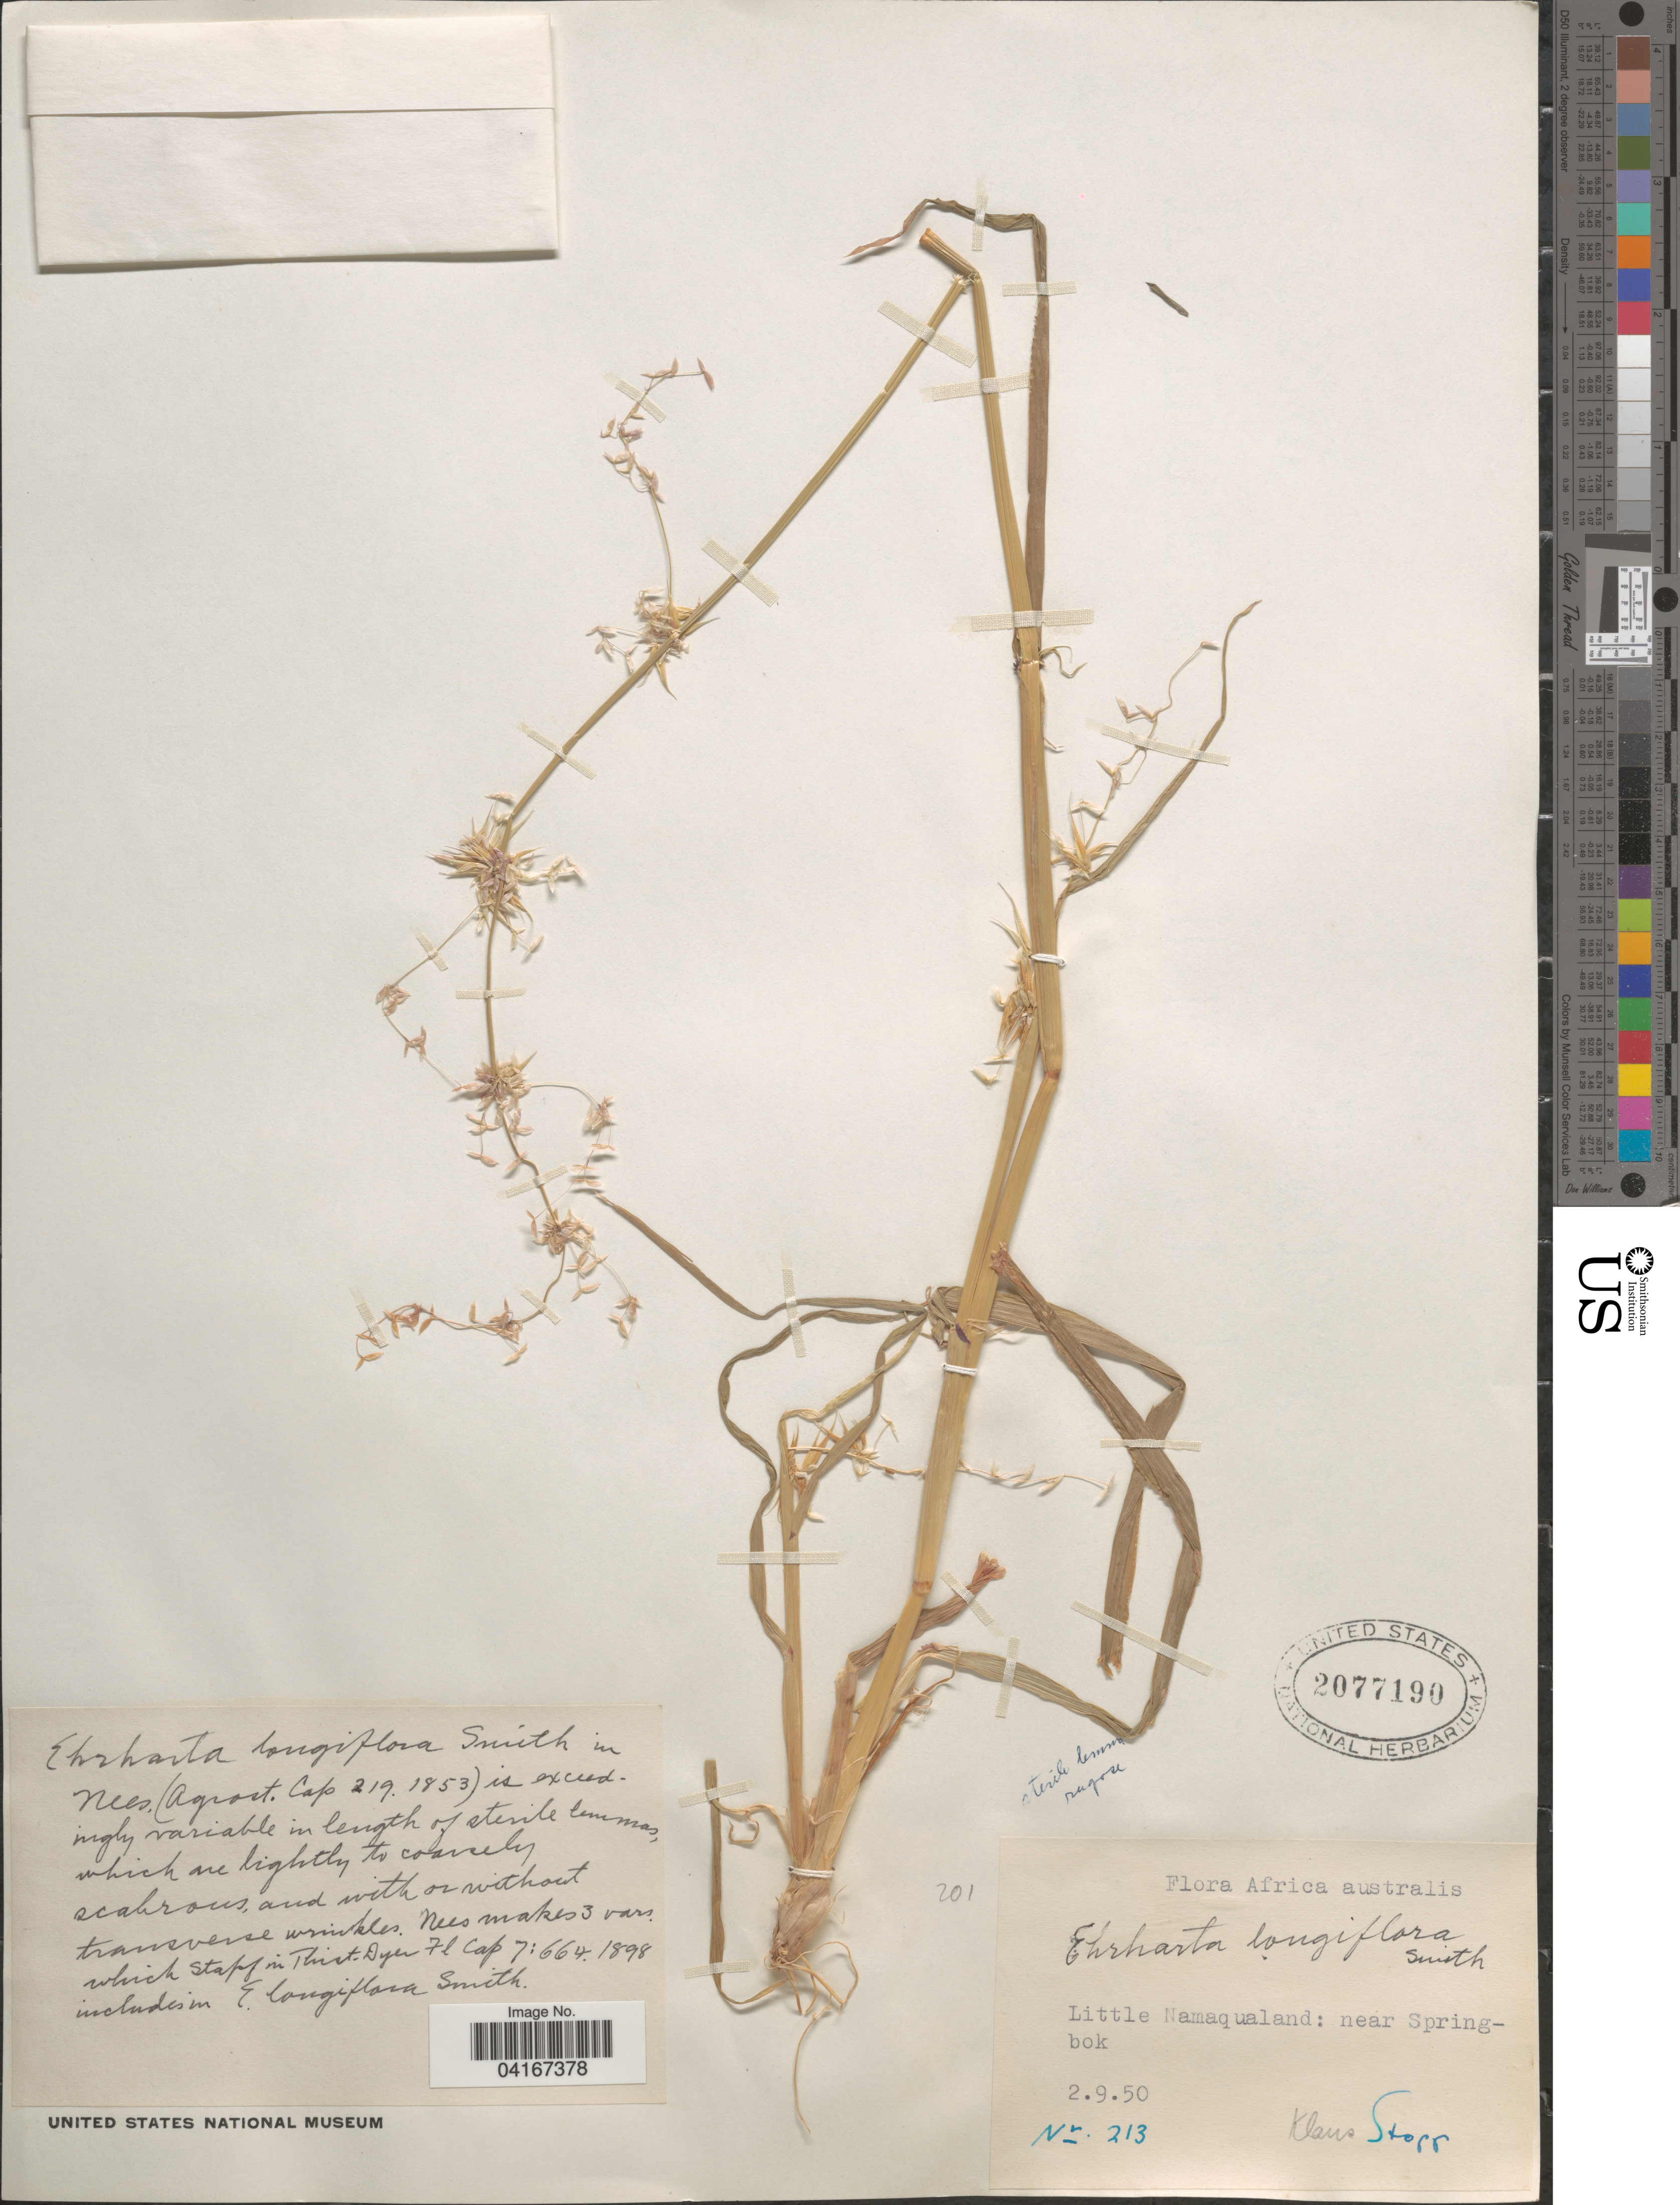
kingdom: Plantae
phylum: Tracheophyta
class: Liliopsida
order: Poales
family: Poaceae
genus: Ehrharta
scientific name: Ehrharta longiflora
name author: Sm.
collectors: K. Stopp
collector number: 213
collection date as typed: Transcribed d/m/y: 2/9/50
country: South Africa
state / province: Northern Cape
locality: Africa australis. Little Namaqualand: near Springbok.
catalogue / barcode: US 2077190